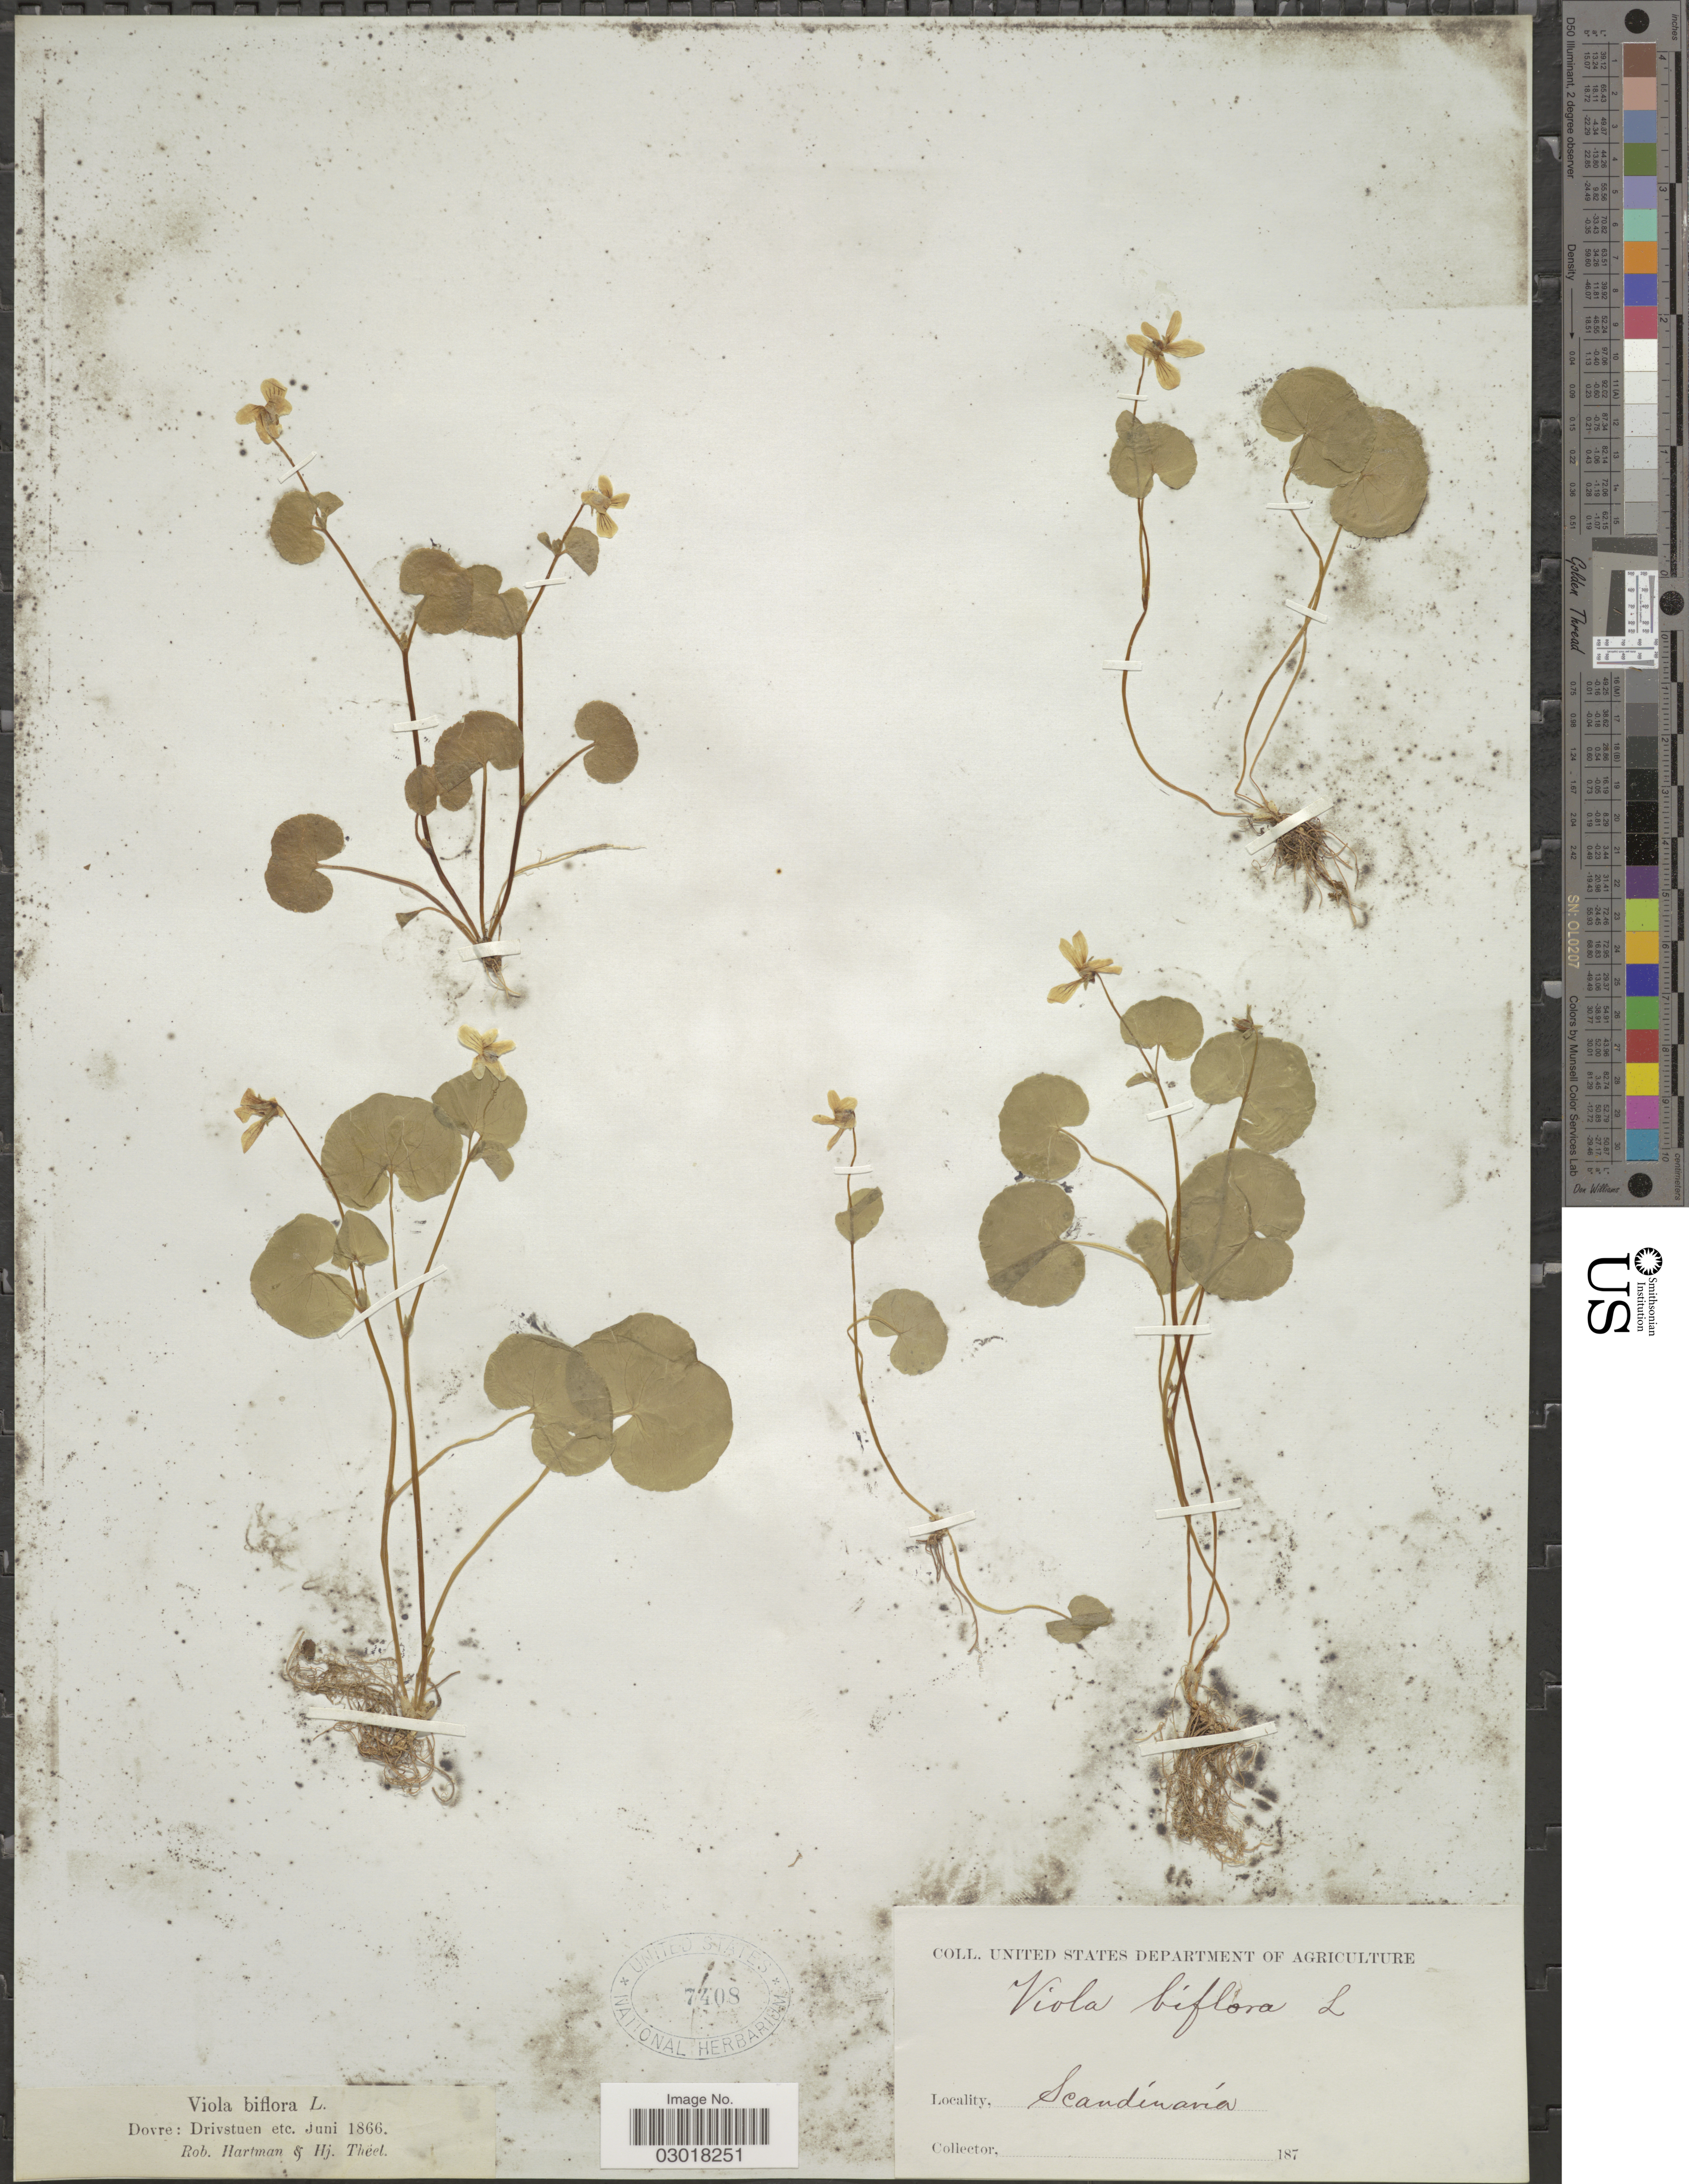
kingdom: Plantae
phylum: Tracheophyta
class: Magnoliopsida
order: Malpighiales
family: Violaceae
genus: Viola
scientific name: Viola biflora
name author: L.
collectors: R. W. Hartman & H. Théel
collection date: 1866-06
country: Norway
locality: Dovre: Drivstuen etc. Scandinavia.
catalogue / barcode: US 7408